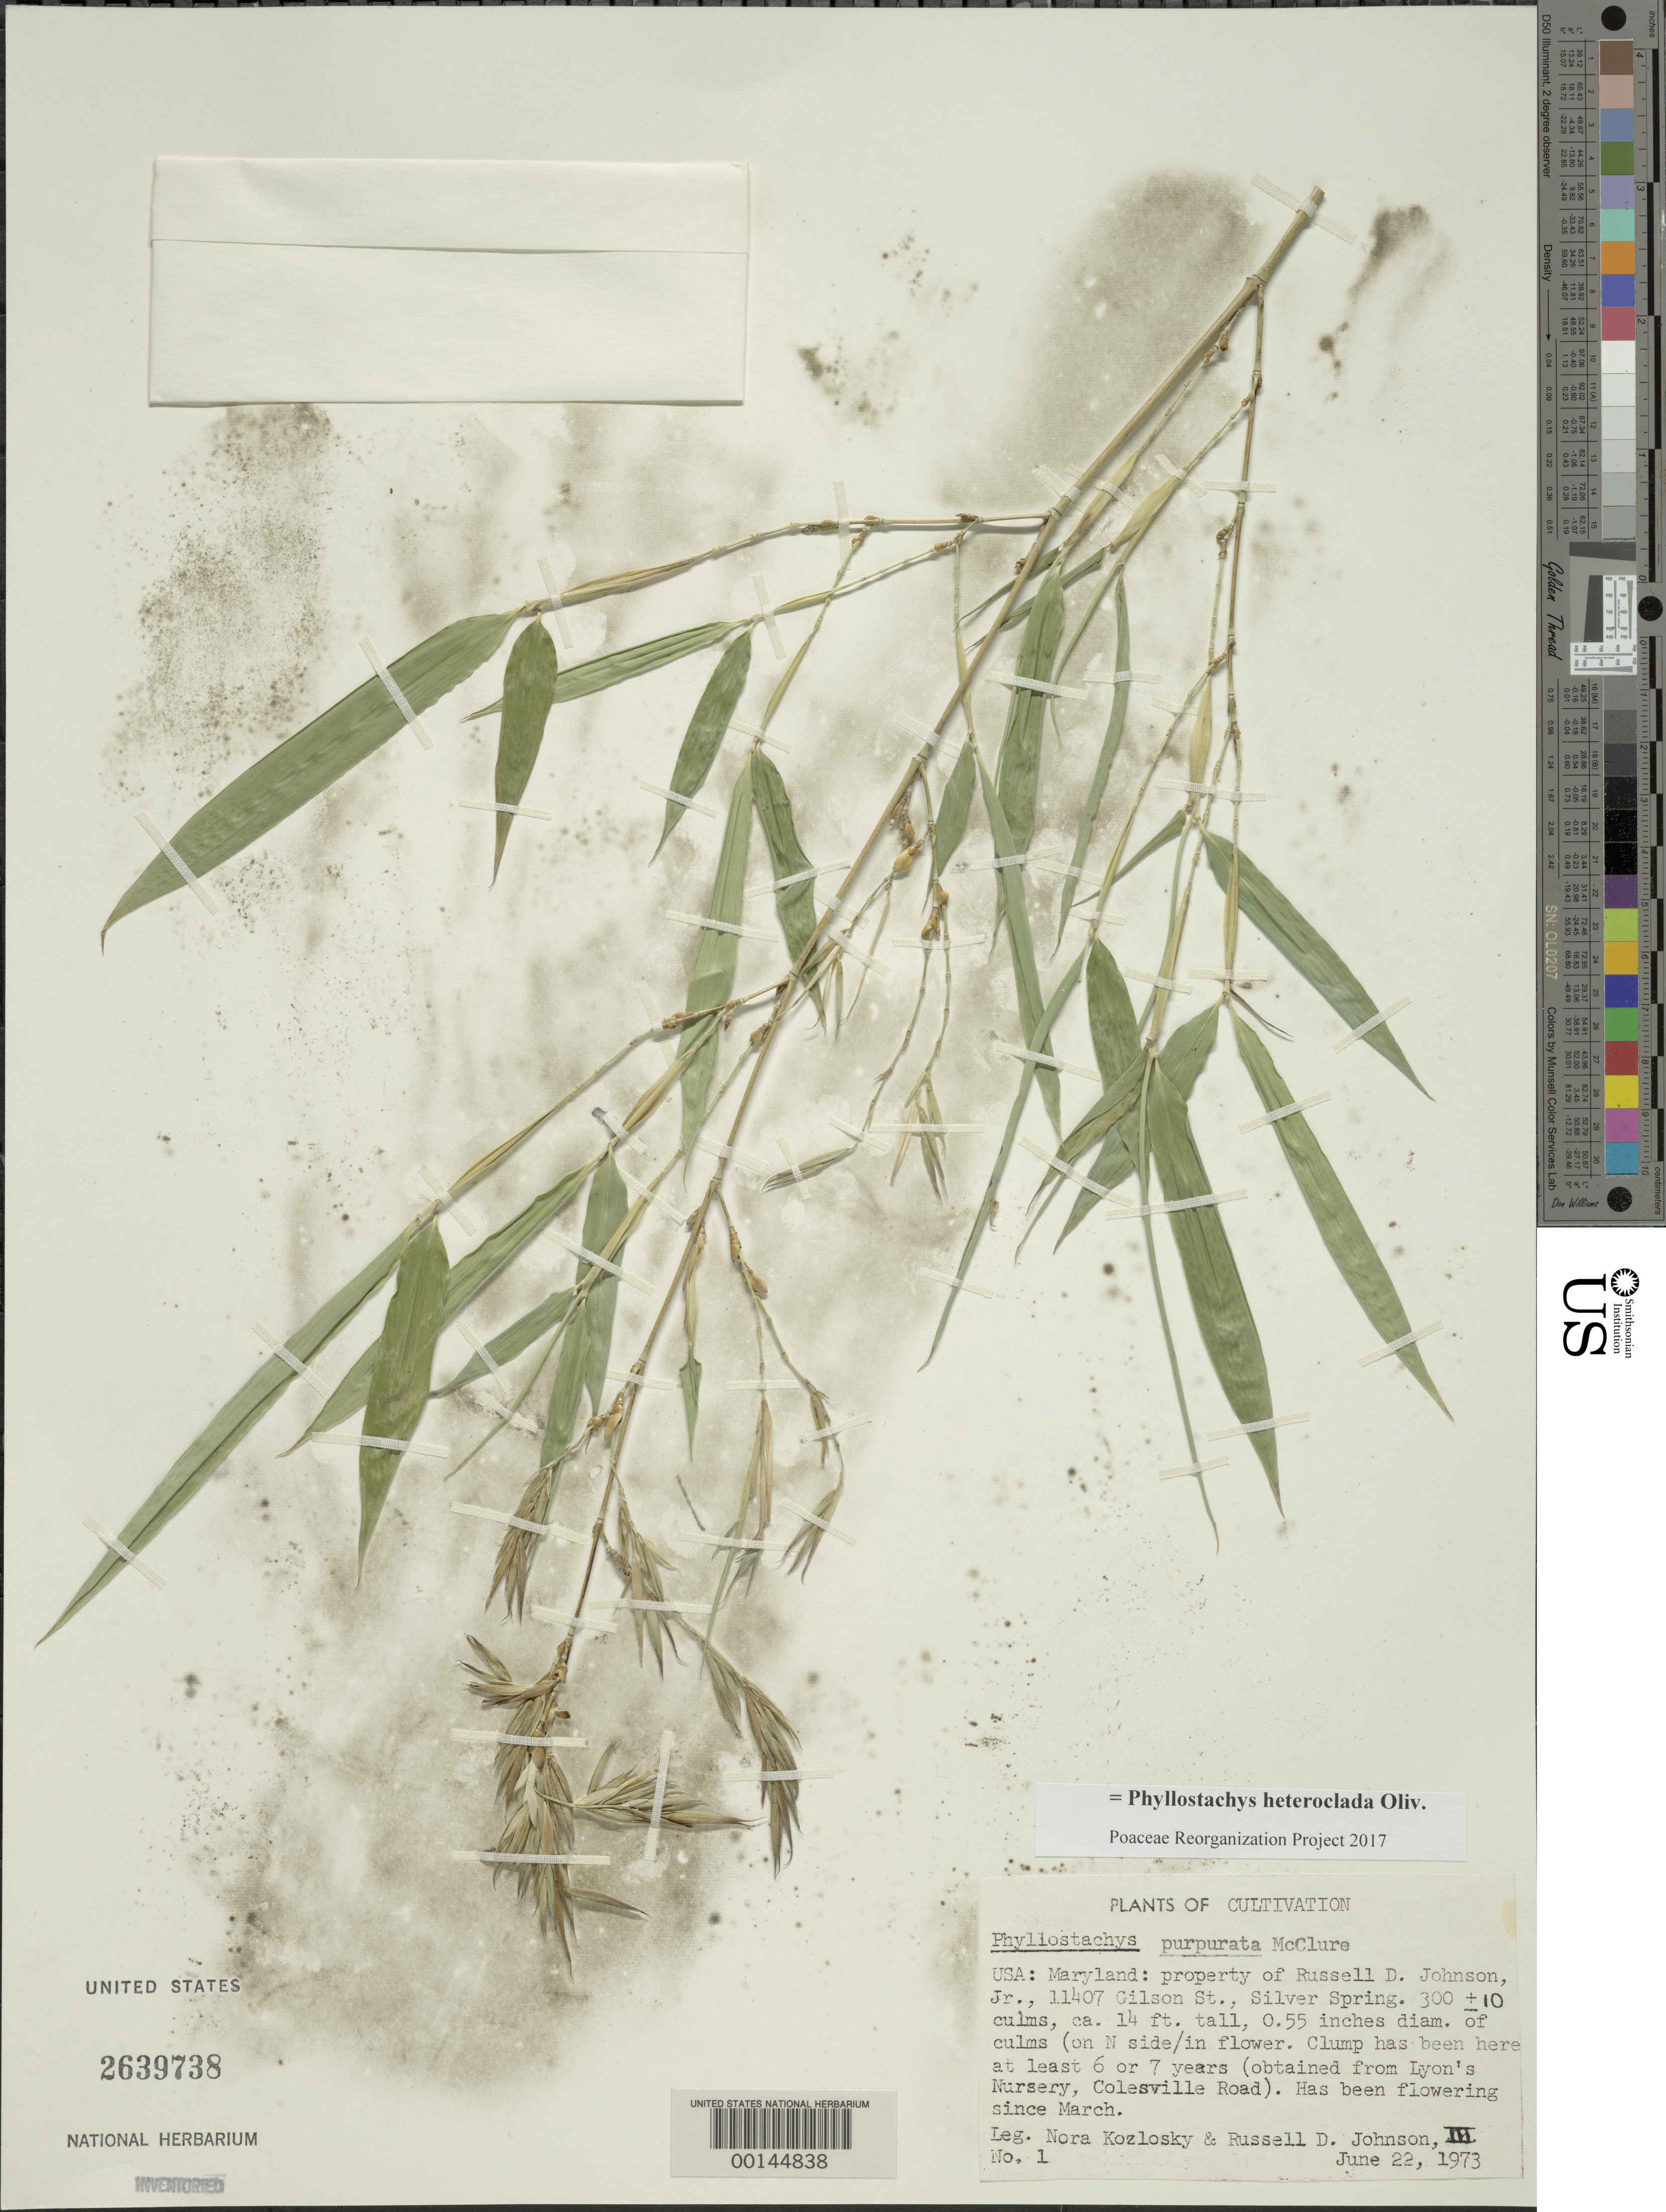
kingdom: Plantae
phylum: Tracheophyta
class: Liliopsida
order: Poales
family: Poaceae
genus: Phyllostachys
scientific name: Phyllostachys heteroclada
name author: Oliv.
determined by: Poaceae Reorganization Project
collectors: N. Kozlosky & R. D. Johnson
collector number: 1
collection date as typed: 22 Jun 1973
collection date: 1973-06-22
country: United States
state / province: Maryland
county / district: Montgomery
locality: Silver Spring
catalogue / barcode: US 2639738